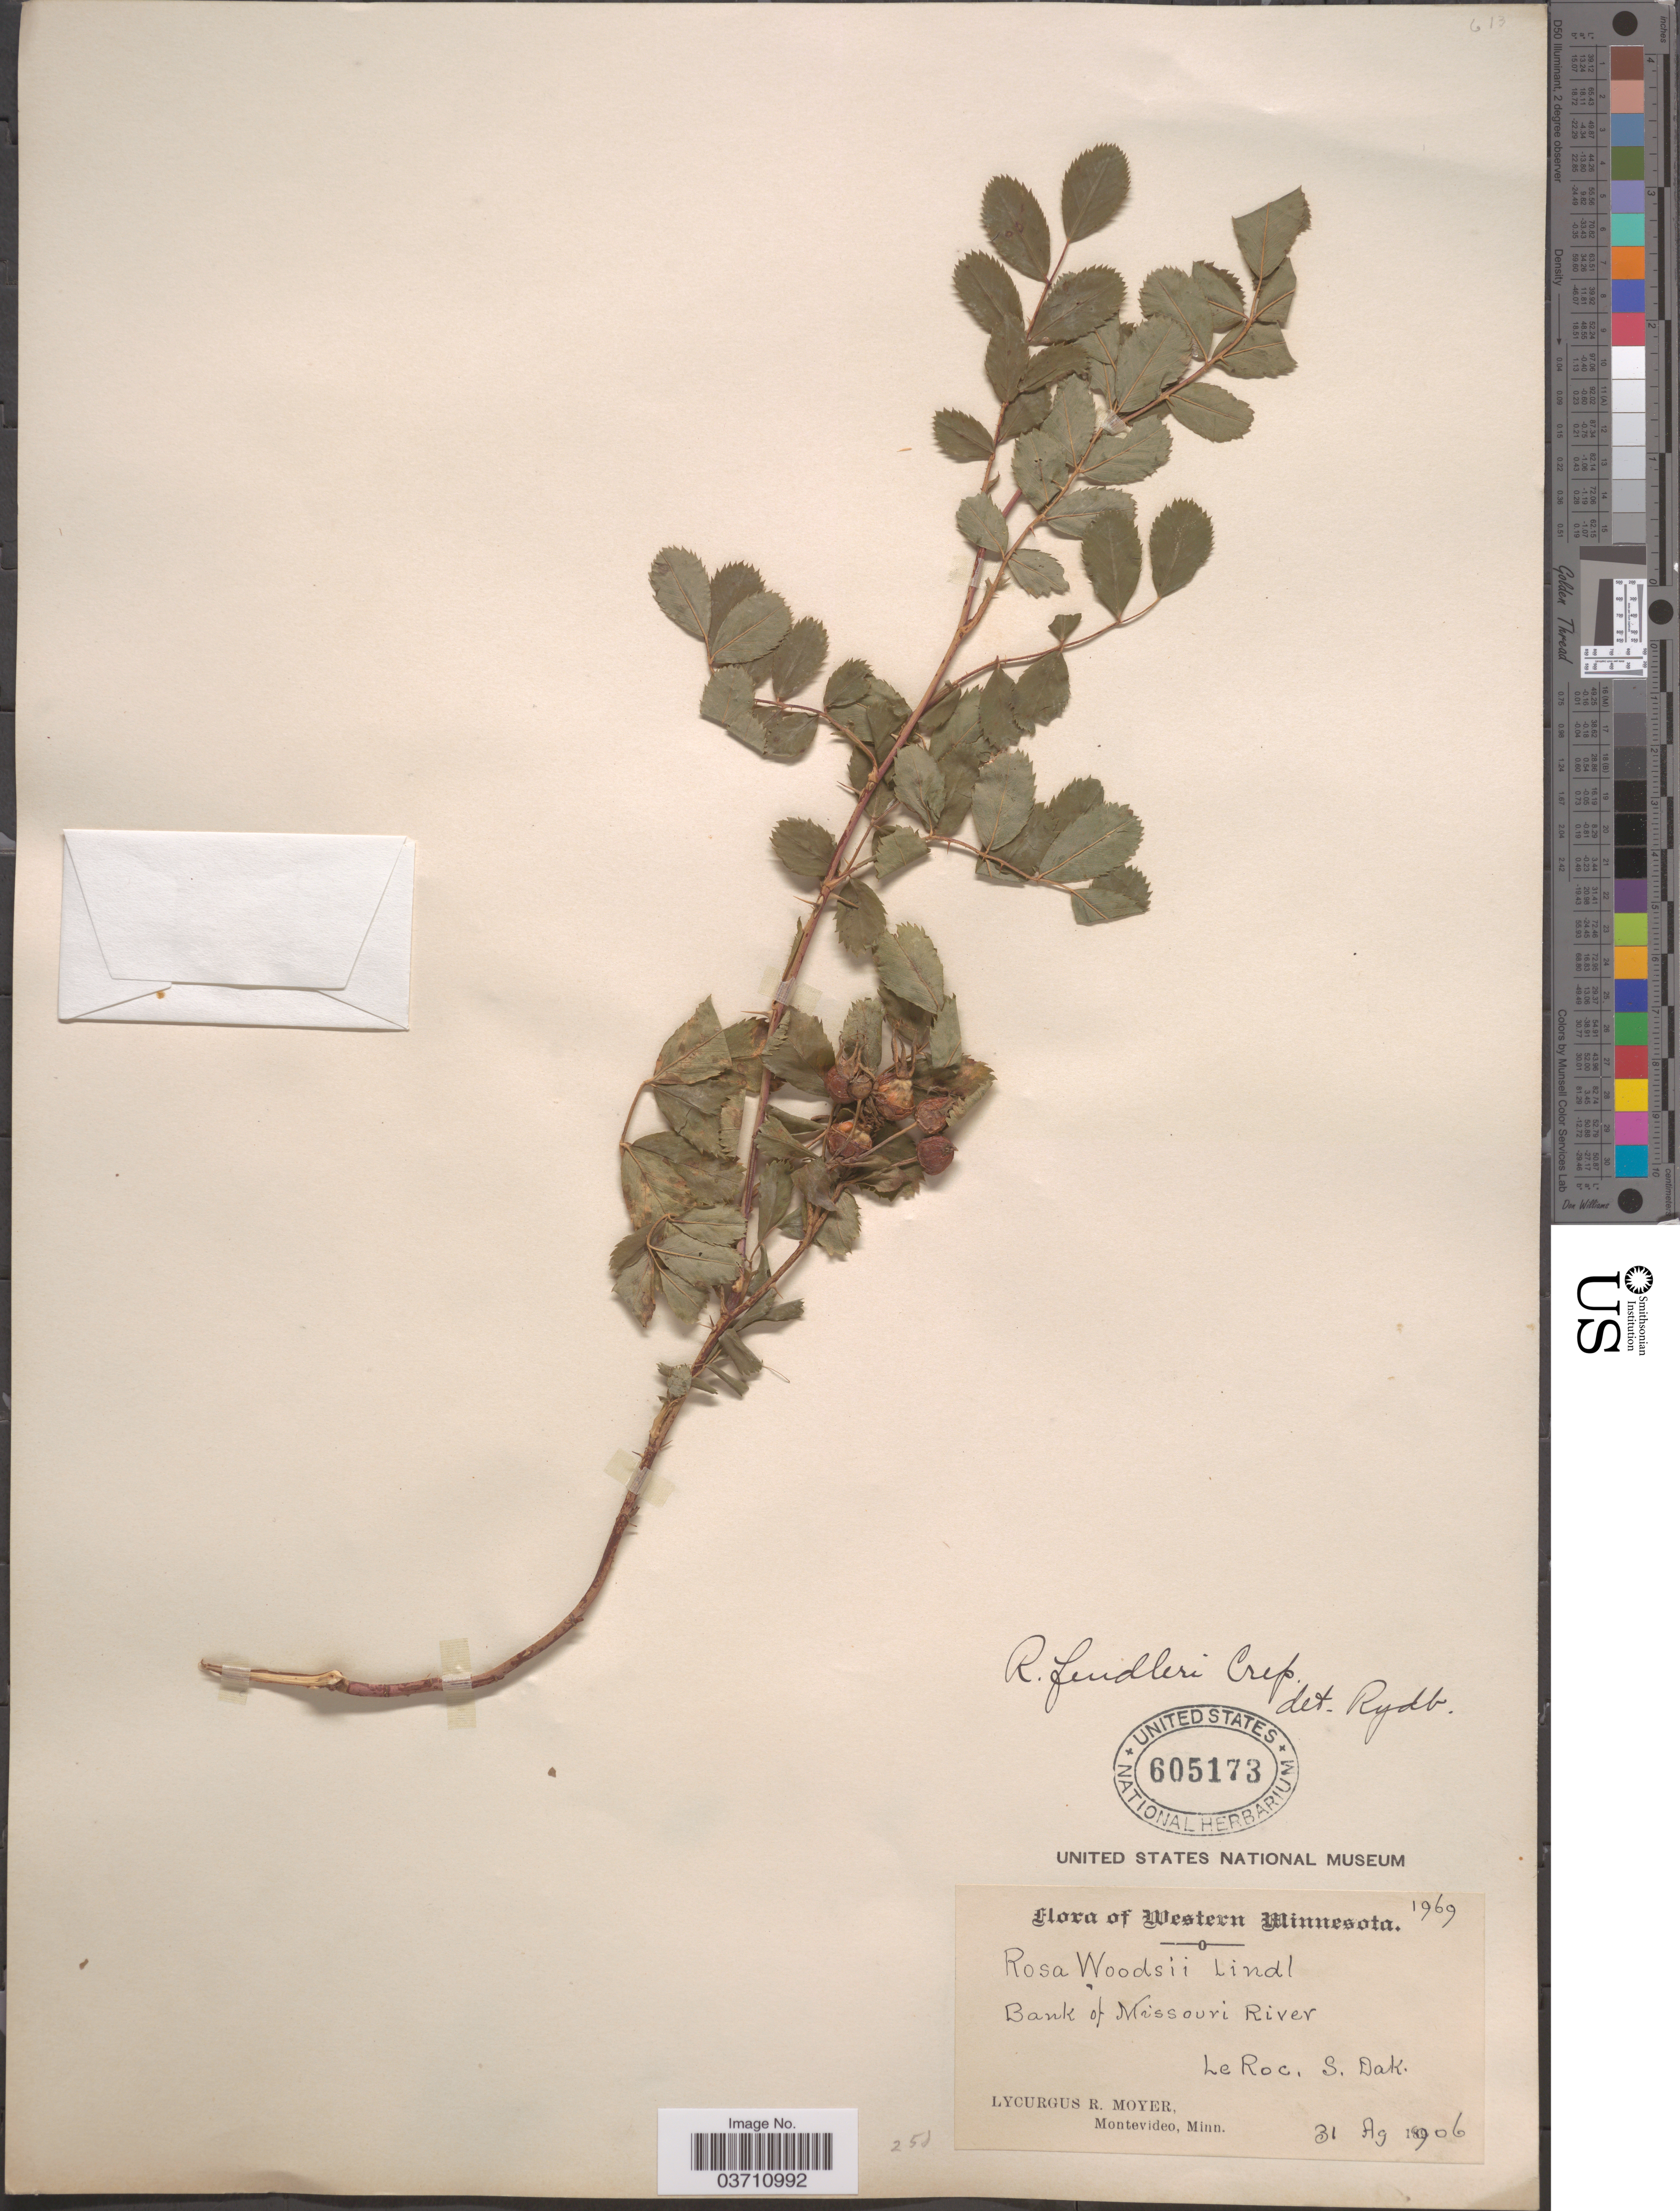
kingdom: Plantae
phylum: Tracheophyta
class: Magnoliopsida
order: Rosales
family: Rosaceae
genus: Rosa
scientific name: Rosa fendleri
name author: Crép.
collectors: L. Moyer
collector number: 1969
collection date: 1906-08-31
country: United States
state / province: Minnesota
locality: Western Minnesota. Bank of Missouri River. Le Roc, S. Dak.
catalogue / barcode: US 605173